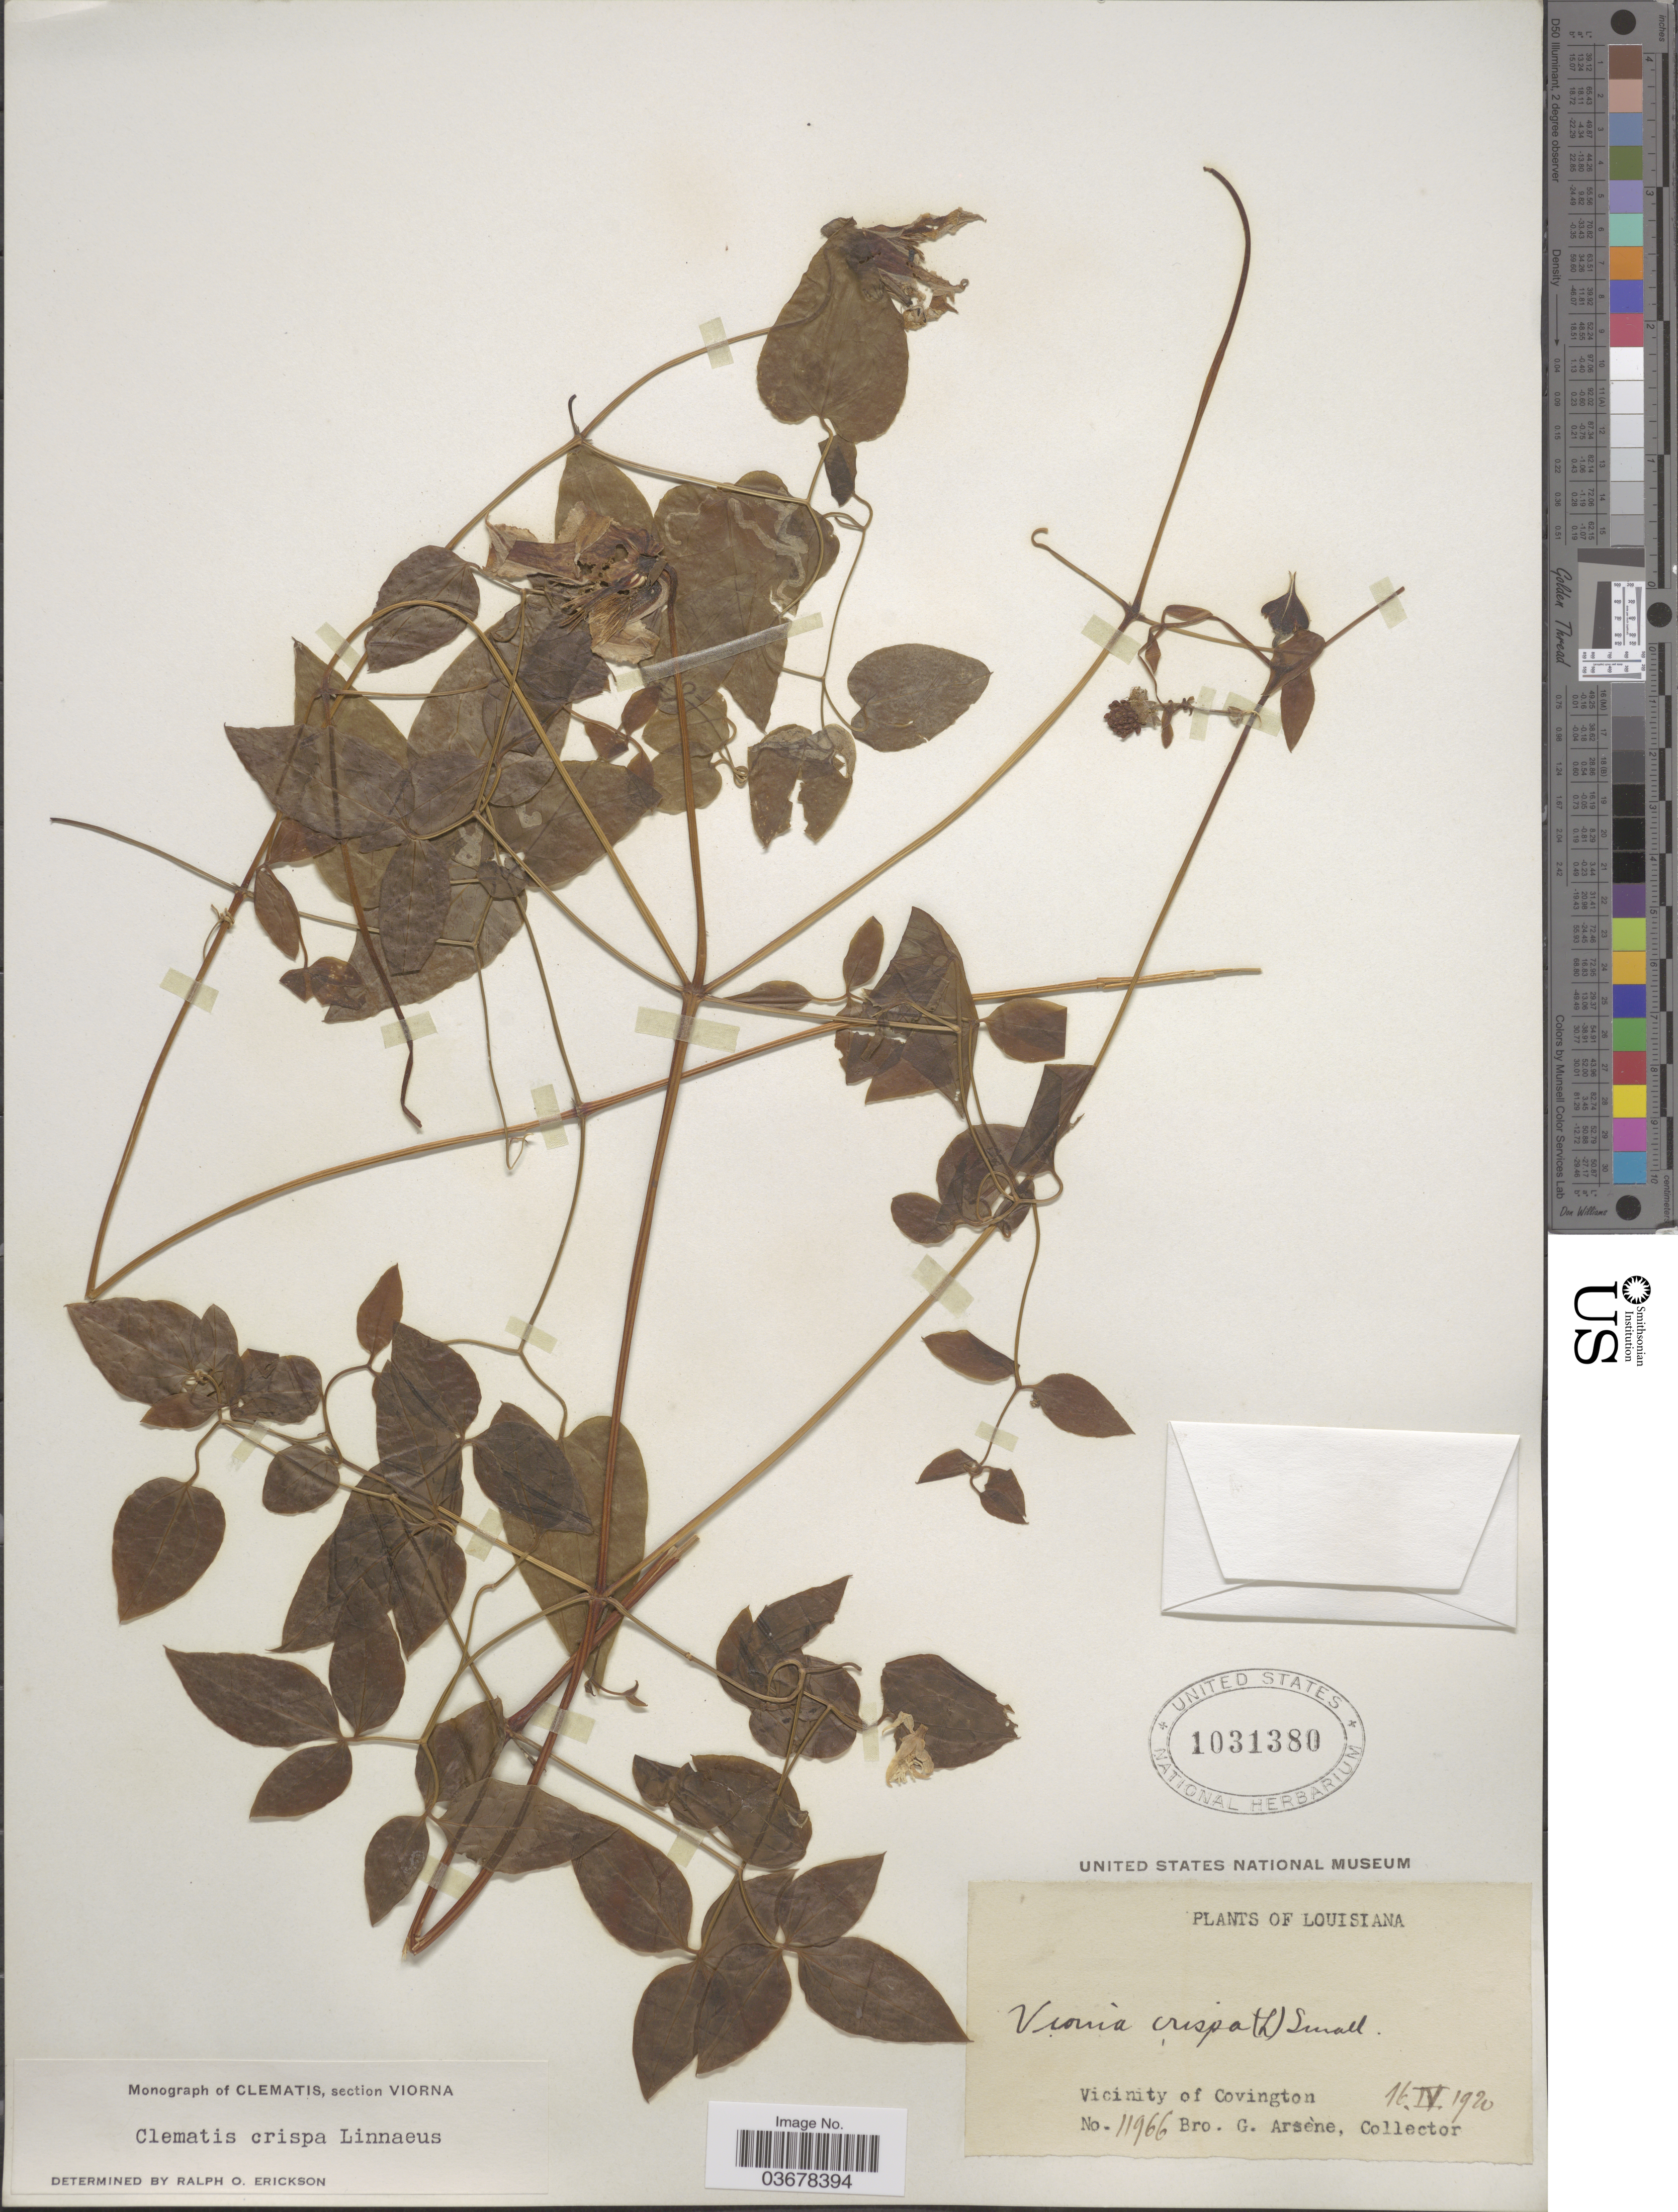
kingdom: Plantae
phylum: Tracheophyta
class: Magnoliopsida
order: Ranunculales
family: Ranunculaceae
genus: Clematis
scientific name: Clematis viorna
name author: L.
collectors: Bro. G. Arsène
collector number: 11966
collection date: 1920-04-16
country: United States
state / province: Louisiana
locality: Vicinity of Covington.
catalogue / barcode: US 1031380